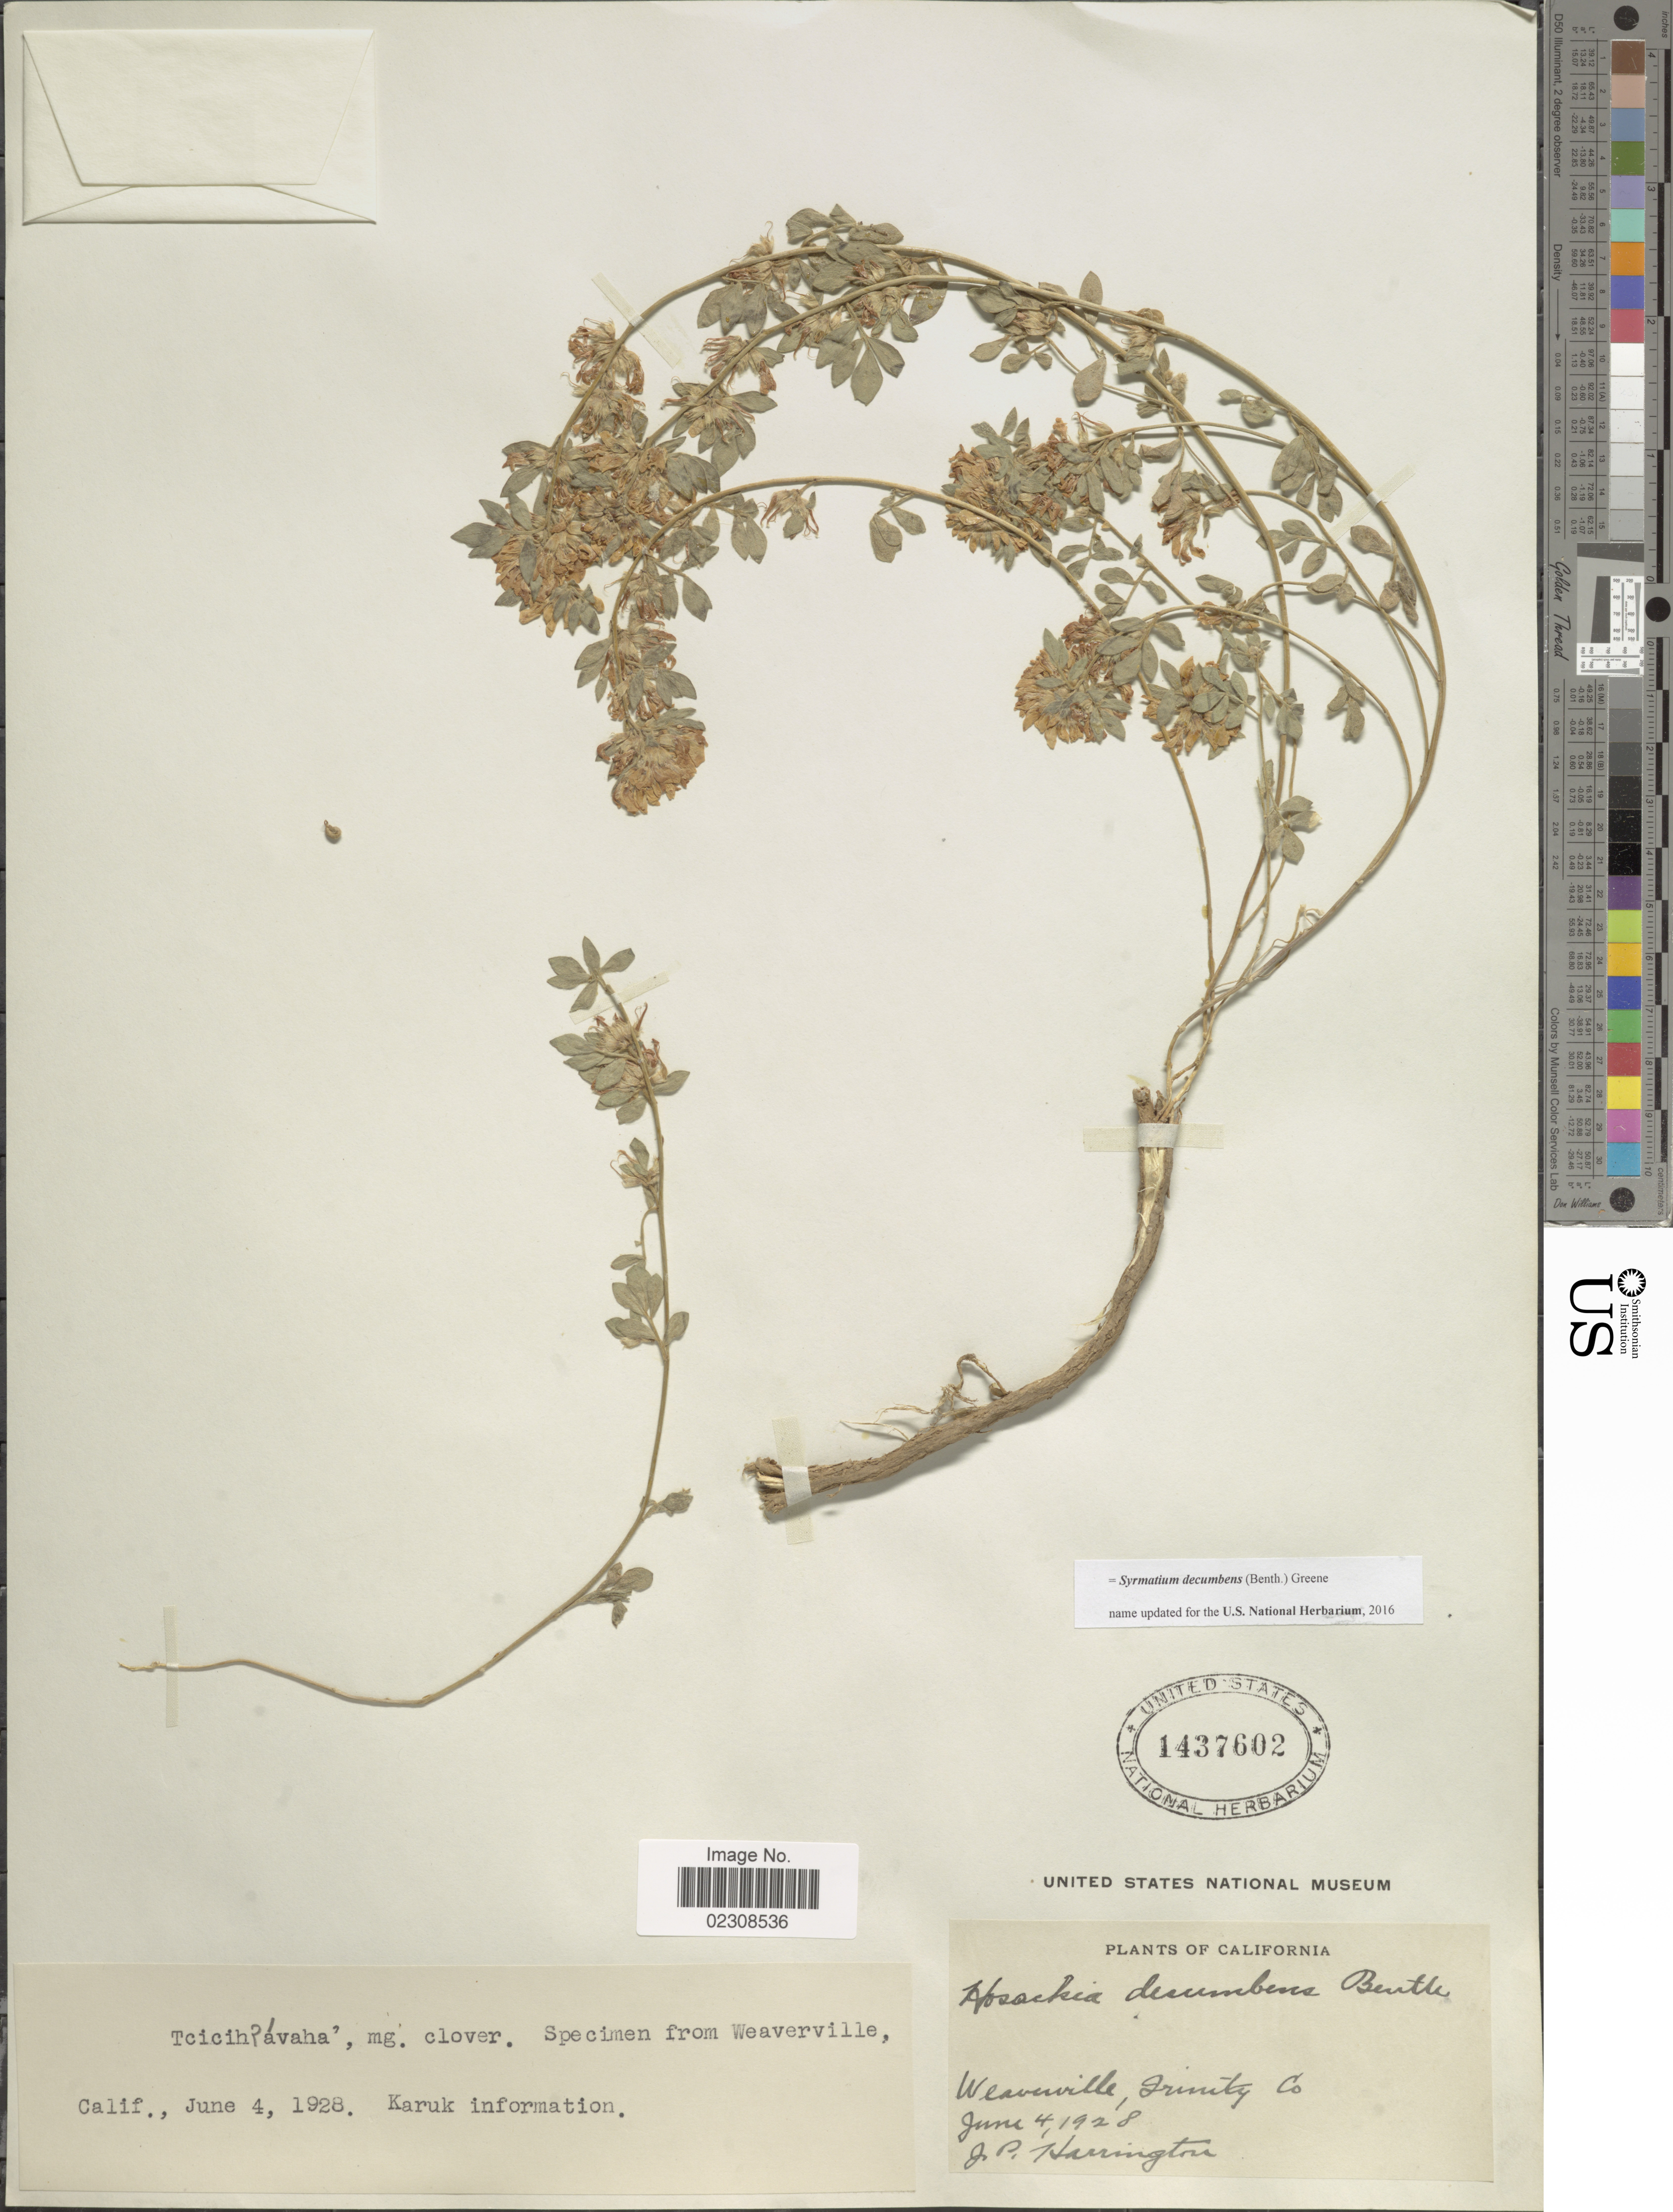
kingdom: Plantae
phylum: Tracheophyta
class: Magnoliopsida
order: Fabales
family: Fabaceae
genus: Syrmatium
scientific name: Syrmatium decumbens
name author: (Benth.) Greene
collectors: J. Harrington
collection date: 1928-06-04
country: United States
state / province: California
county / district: Trinity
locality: Weaverville, Trinity Co.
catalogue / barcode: US 1437602